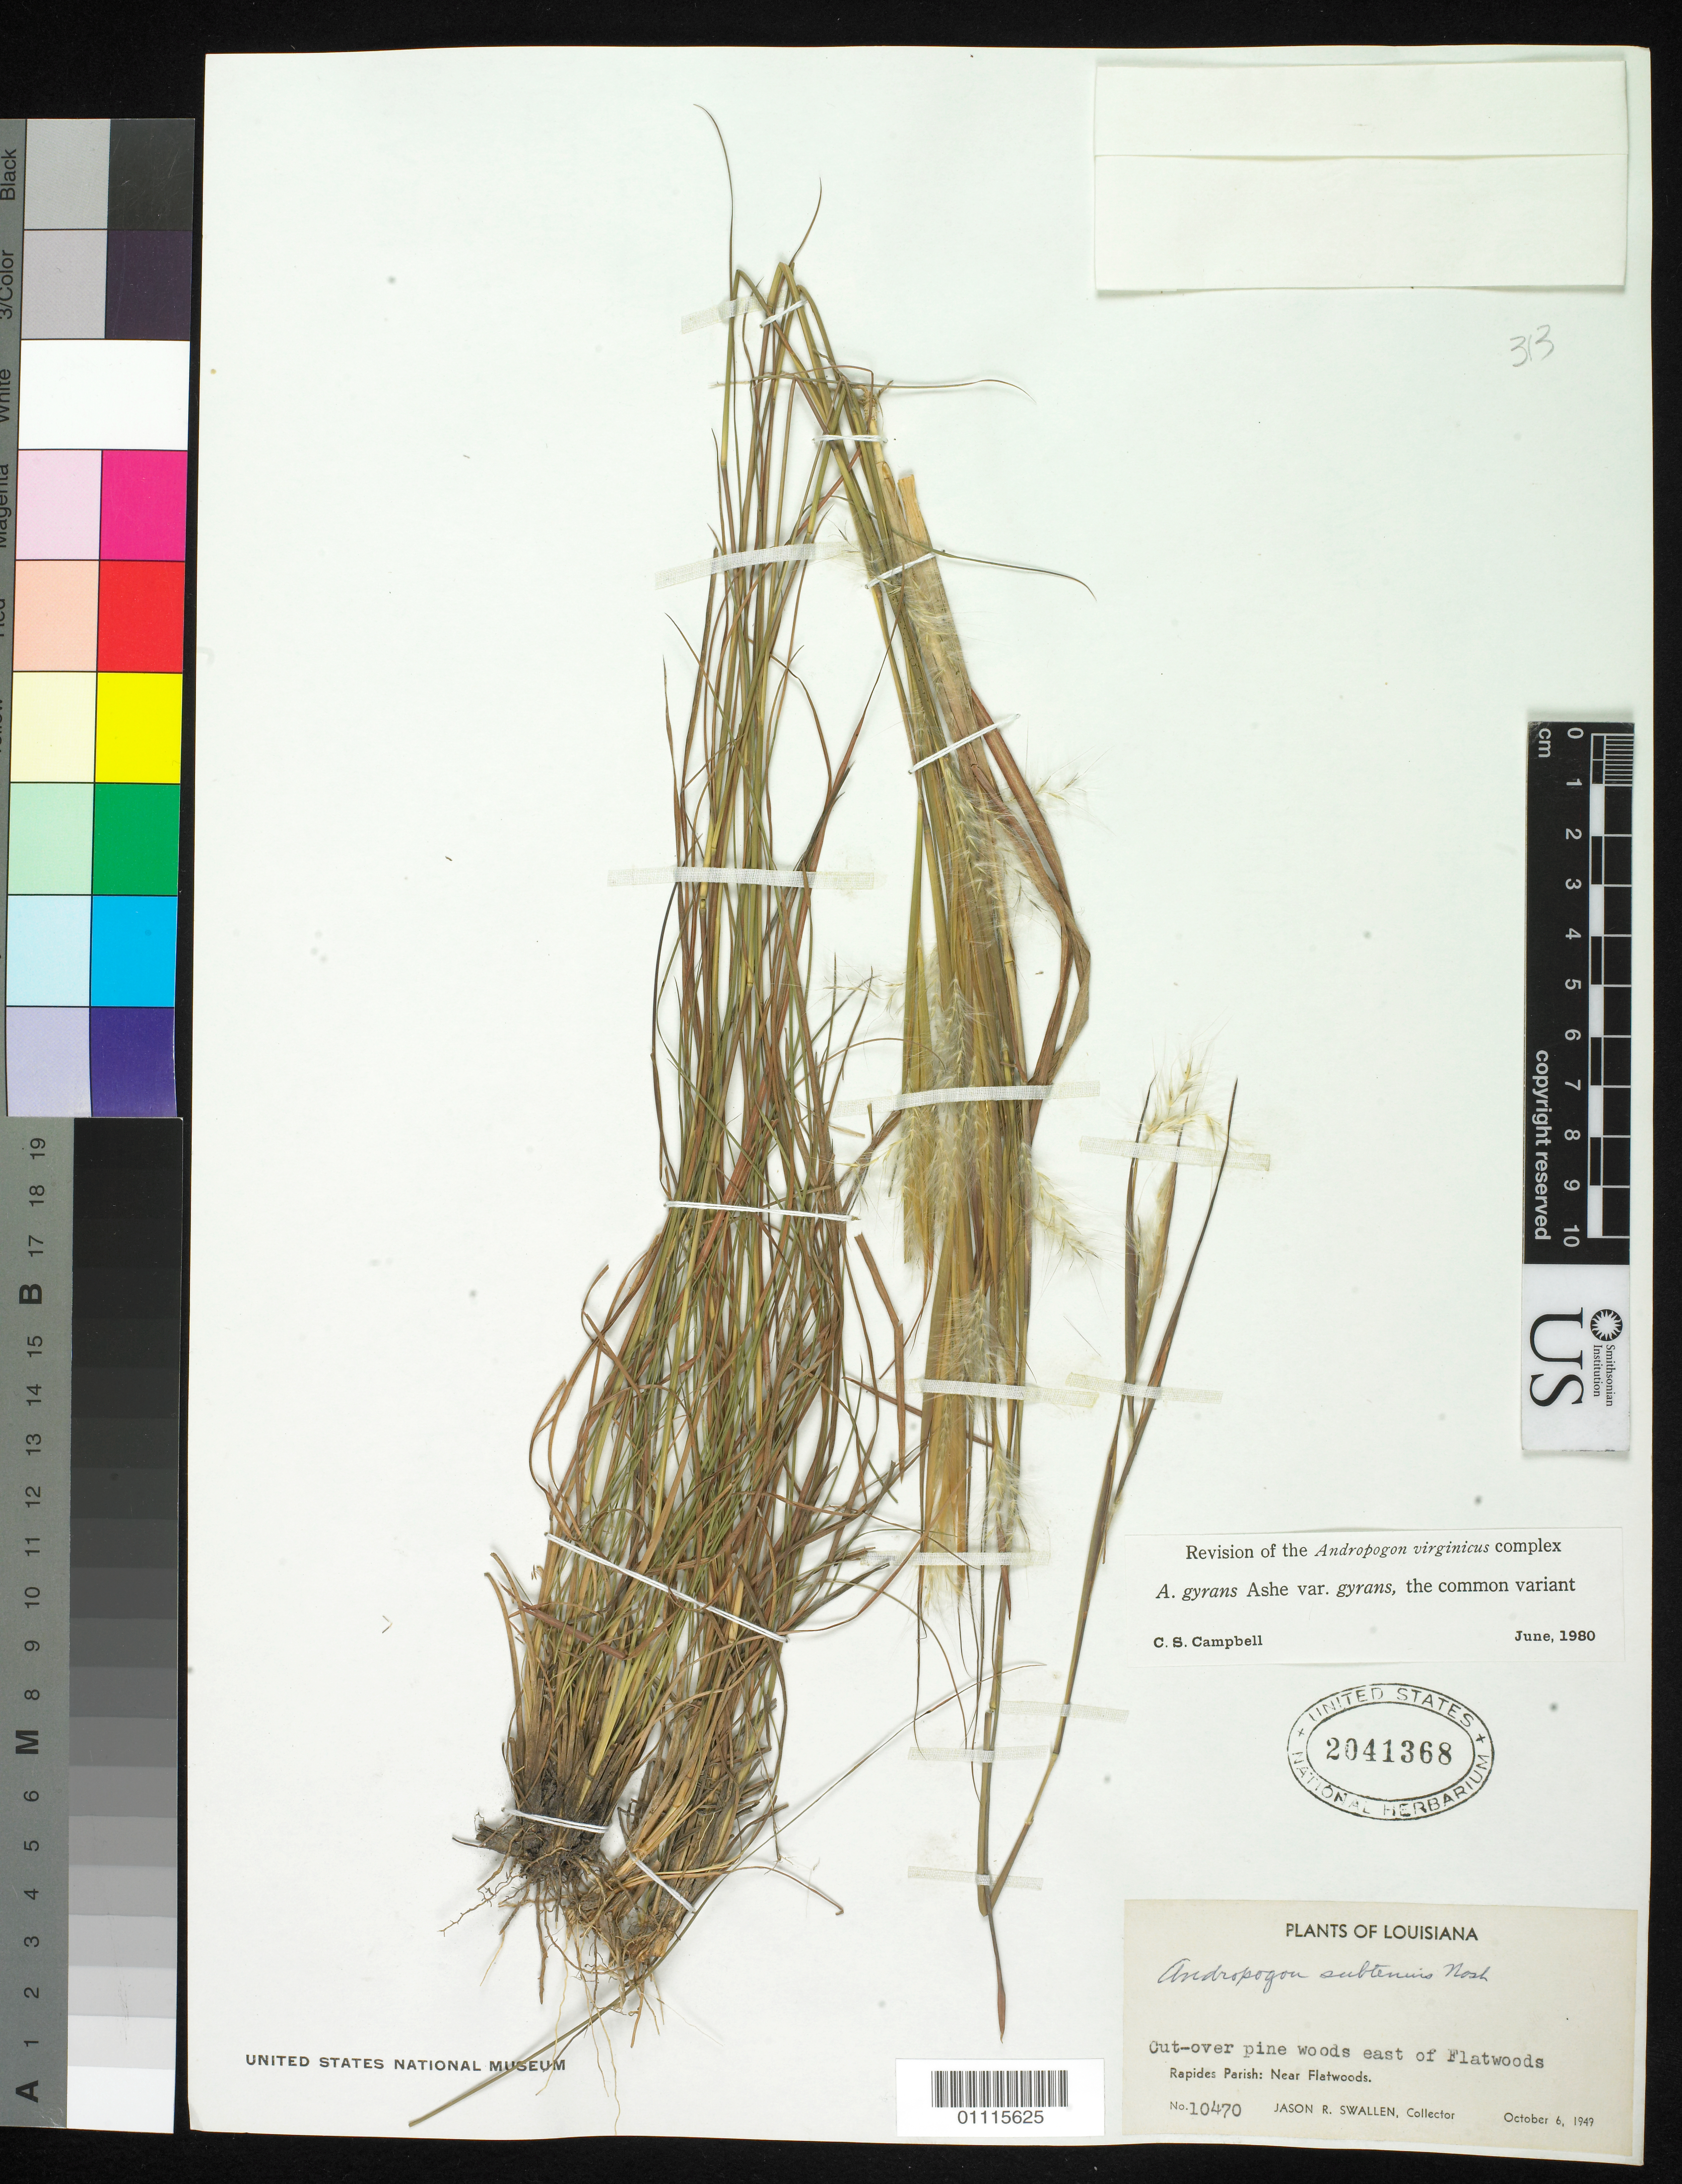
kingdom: Plantae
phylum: Tracheophyta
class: Liliopsida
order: Poales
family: Poaceae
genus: Andropogon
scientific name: Andropogon gyrans var. gyrans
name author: Ashe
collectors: J. R. Swallen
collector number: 10470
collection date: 1949-10-06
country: United States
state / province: Louisiana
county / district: Rapides Parish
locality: Near Flatwoods.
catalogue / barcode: US 2041368